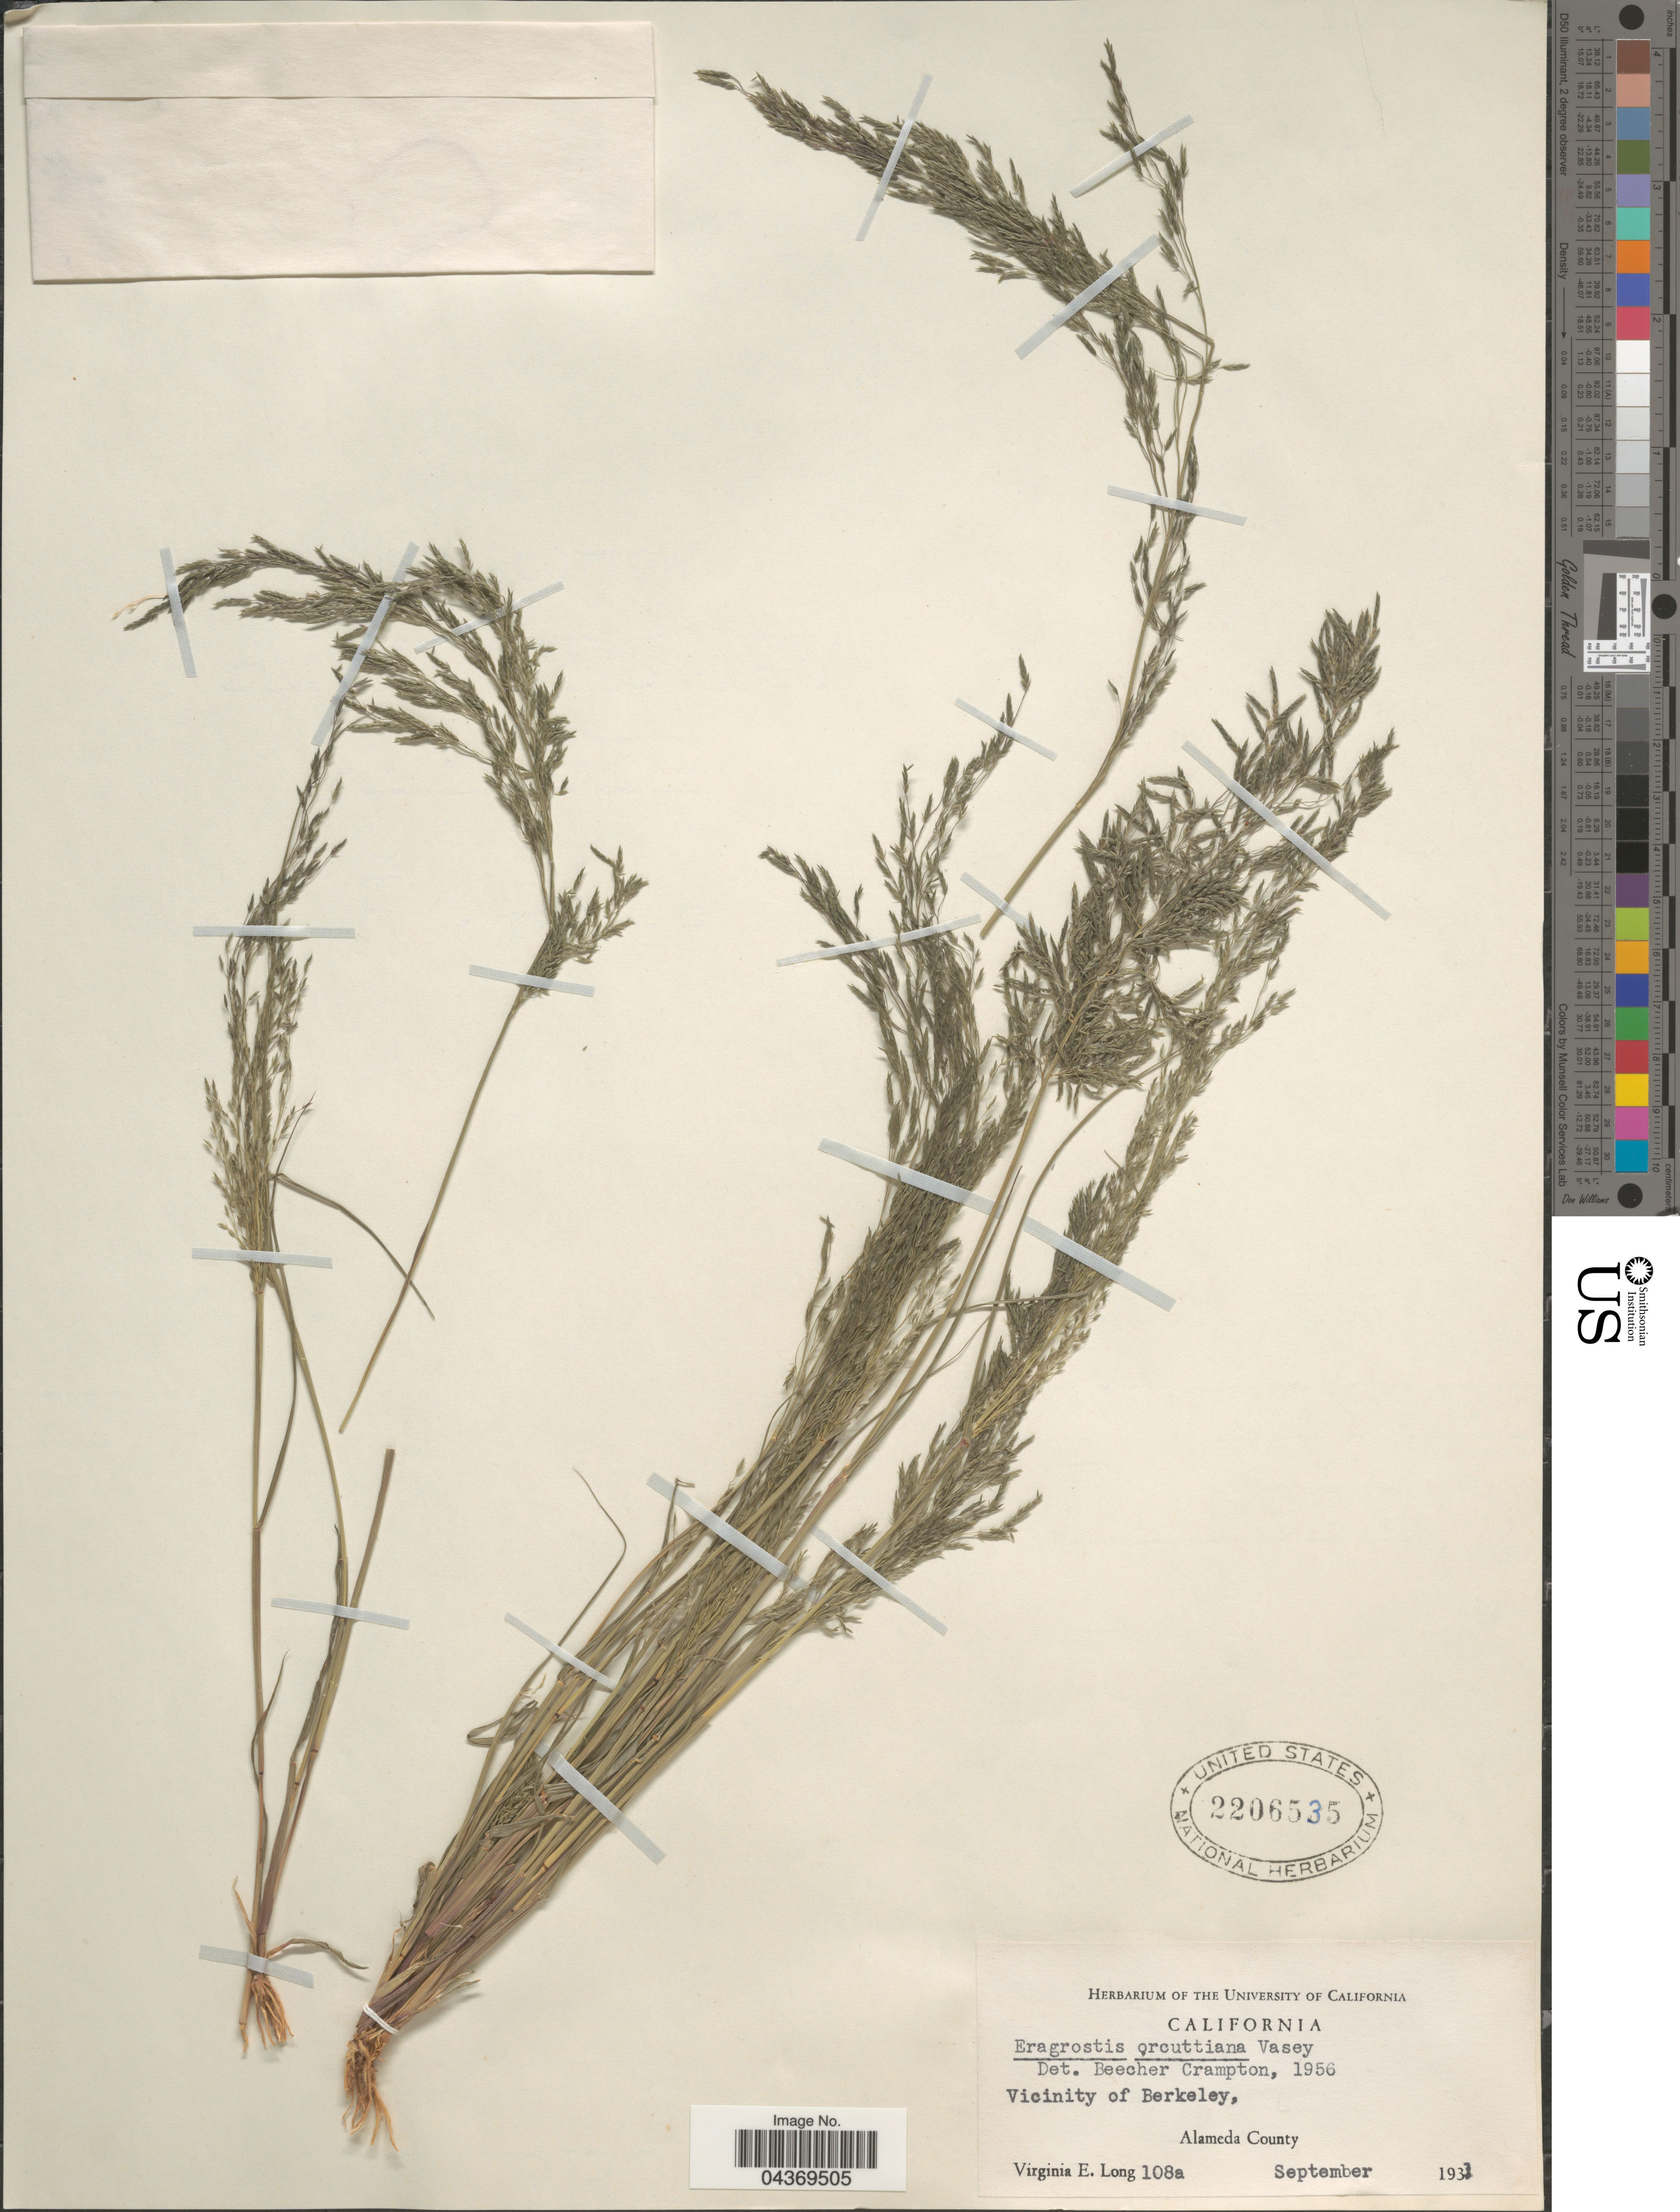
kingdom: Plantae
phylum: Tracheophyta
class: Liliopsida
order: Poales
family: Poaceae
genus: Eragrostis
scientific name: Eragrostis mexicana subsp. virescens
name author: (J. Presl) S.D. Koch & Sánchez Vega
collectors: V. Long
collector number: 108a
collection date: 1933-09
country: United States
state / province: California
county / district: Alameda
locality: Vicinity of Berkeley, Alameda County.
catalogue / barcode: US 2206535